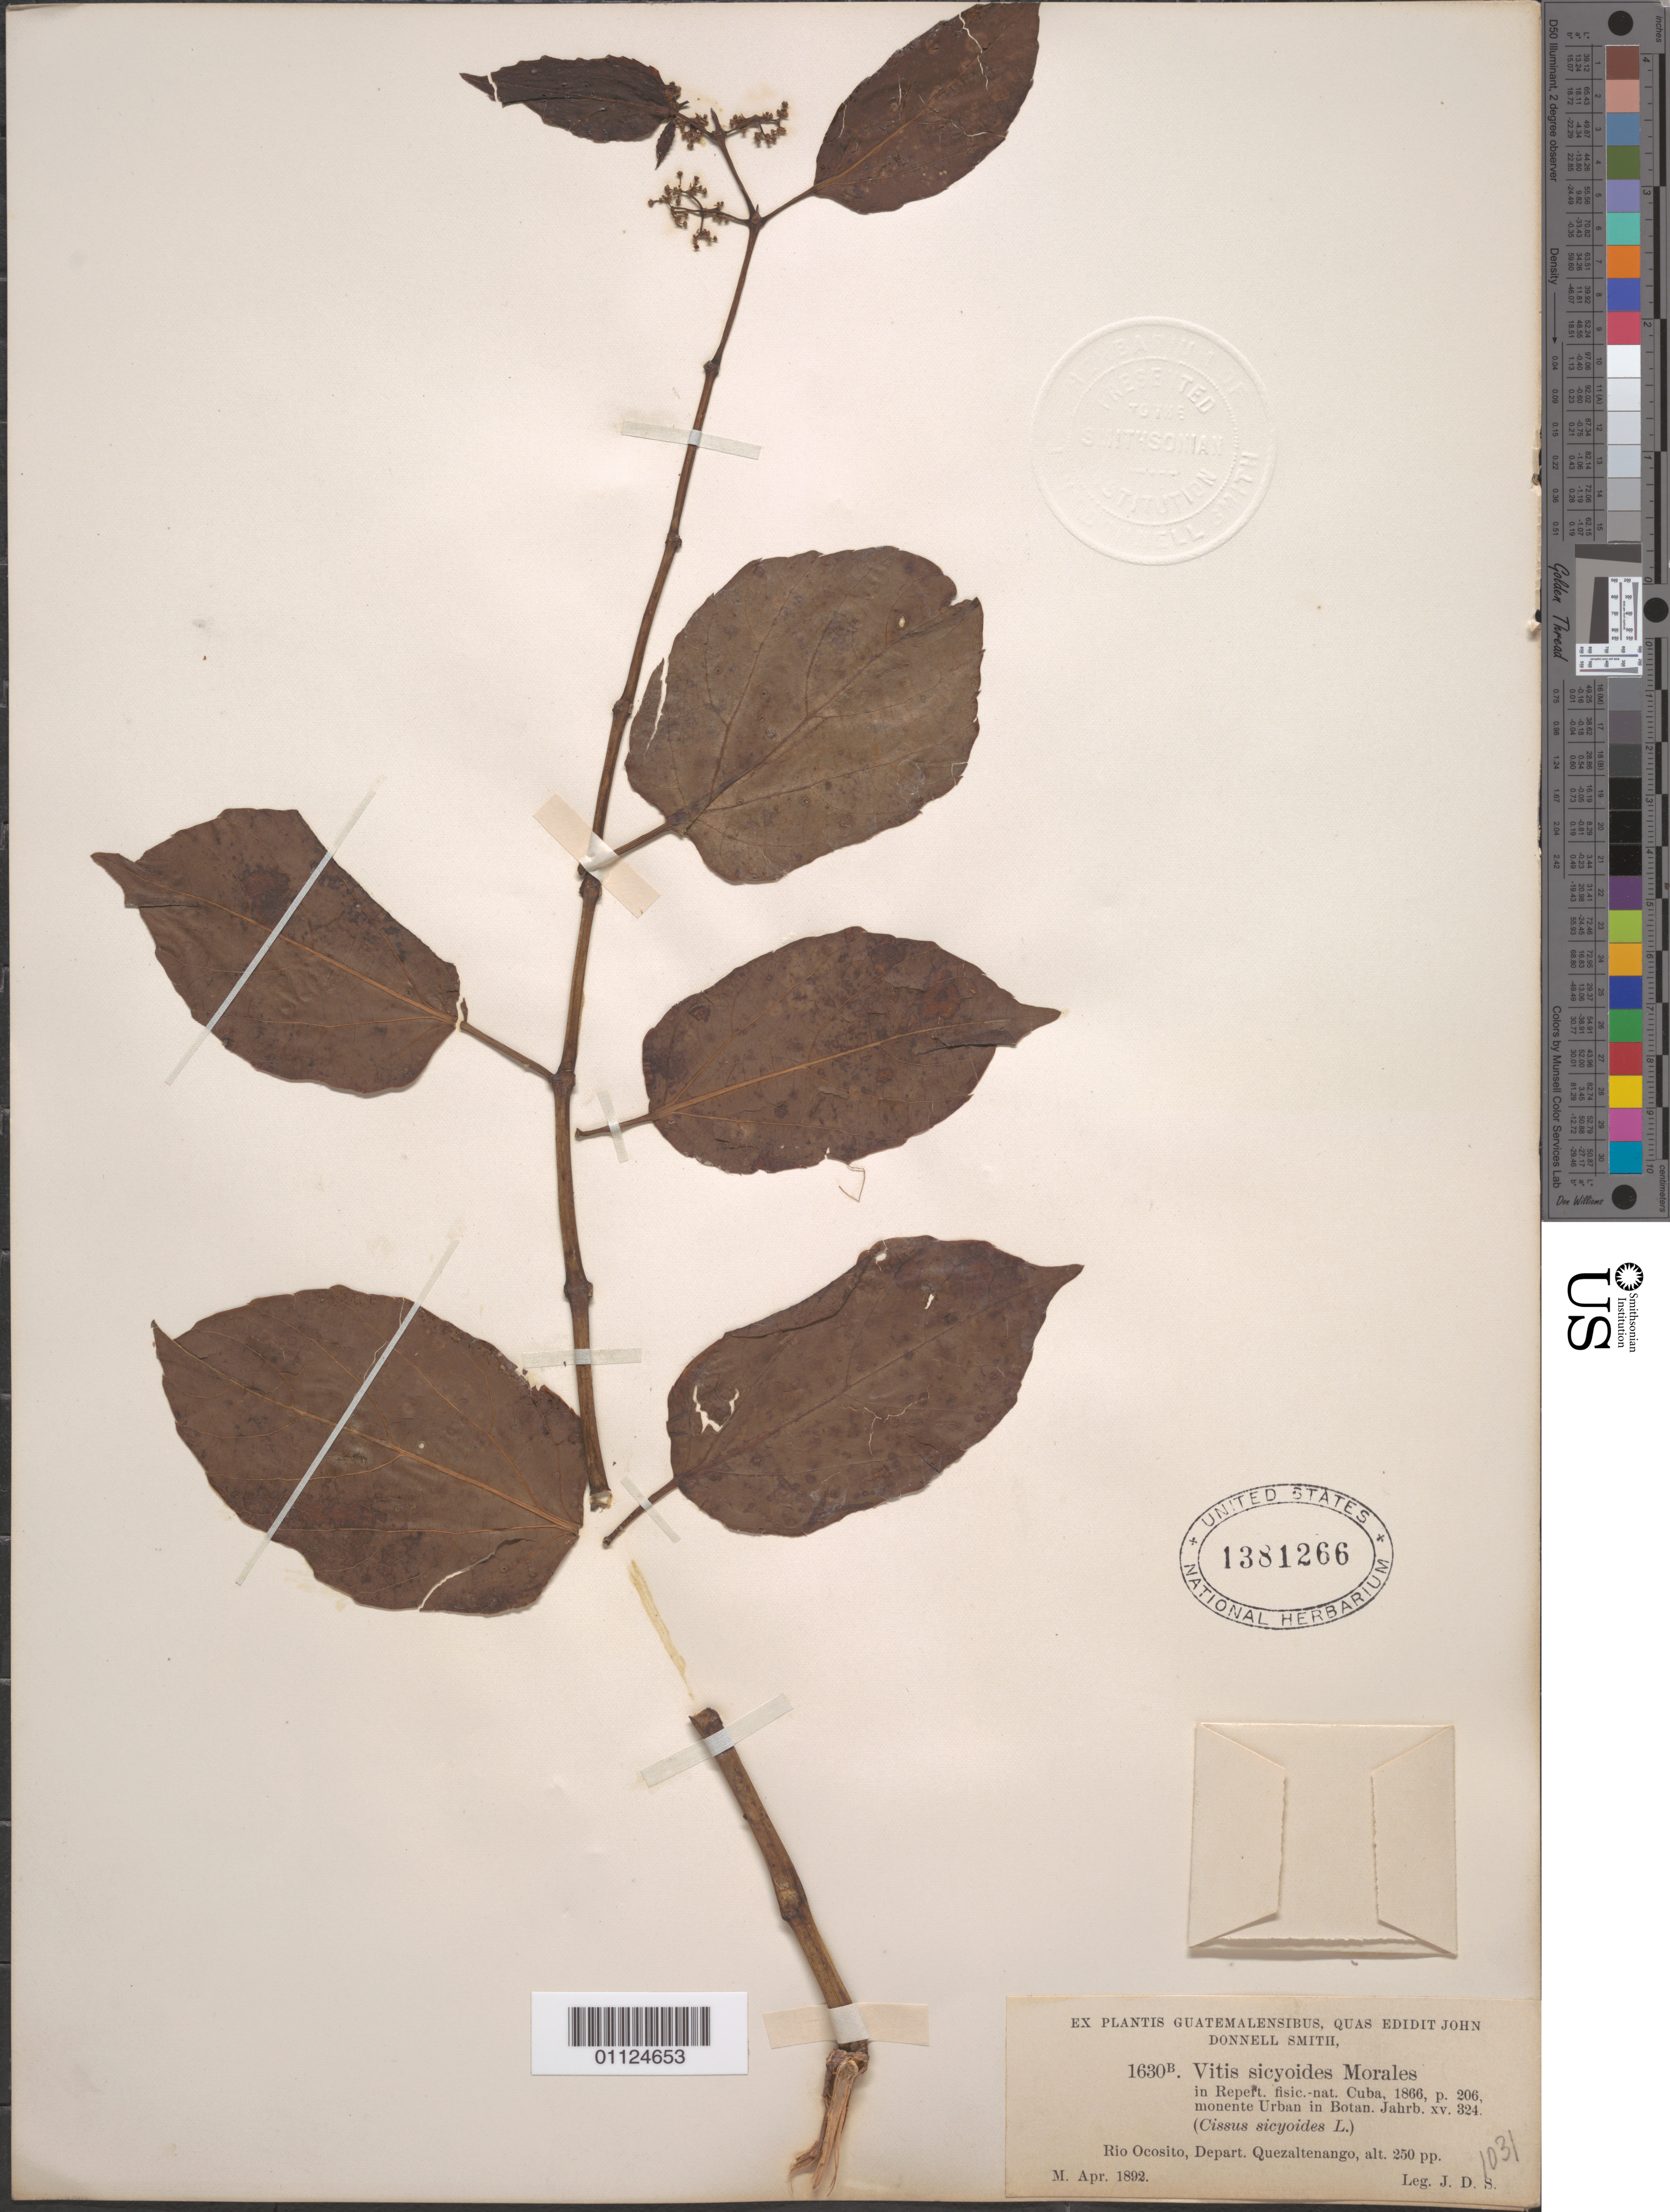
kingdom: Plantae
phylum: Tracheophyta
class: Magnoliopsida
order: Vitales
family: Vitaceae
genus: Cissus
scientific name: Cissus verticillata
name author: (L.) Nicolson & C.E. Jarvis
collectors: ex Herb. John Donnell Smith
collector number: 1630 b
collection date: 1892-04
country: Guatemala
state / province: Quetzaltenango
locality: Rio Ocosito.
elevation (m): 76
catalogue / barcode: US 1381266